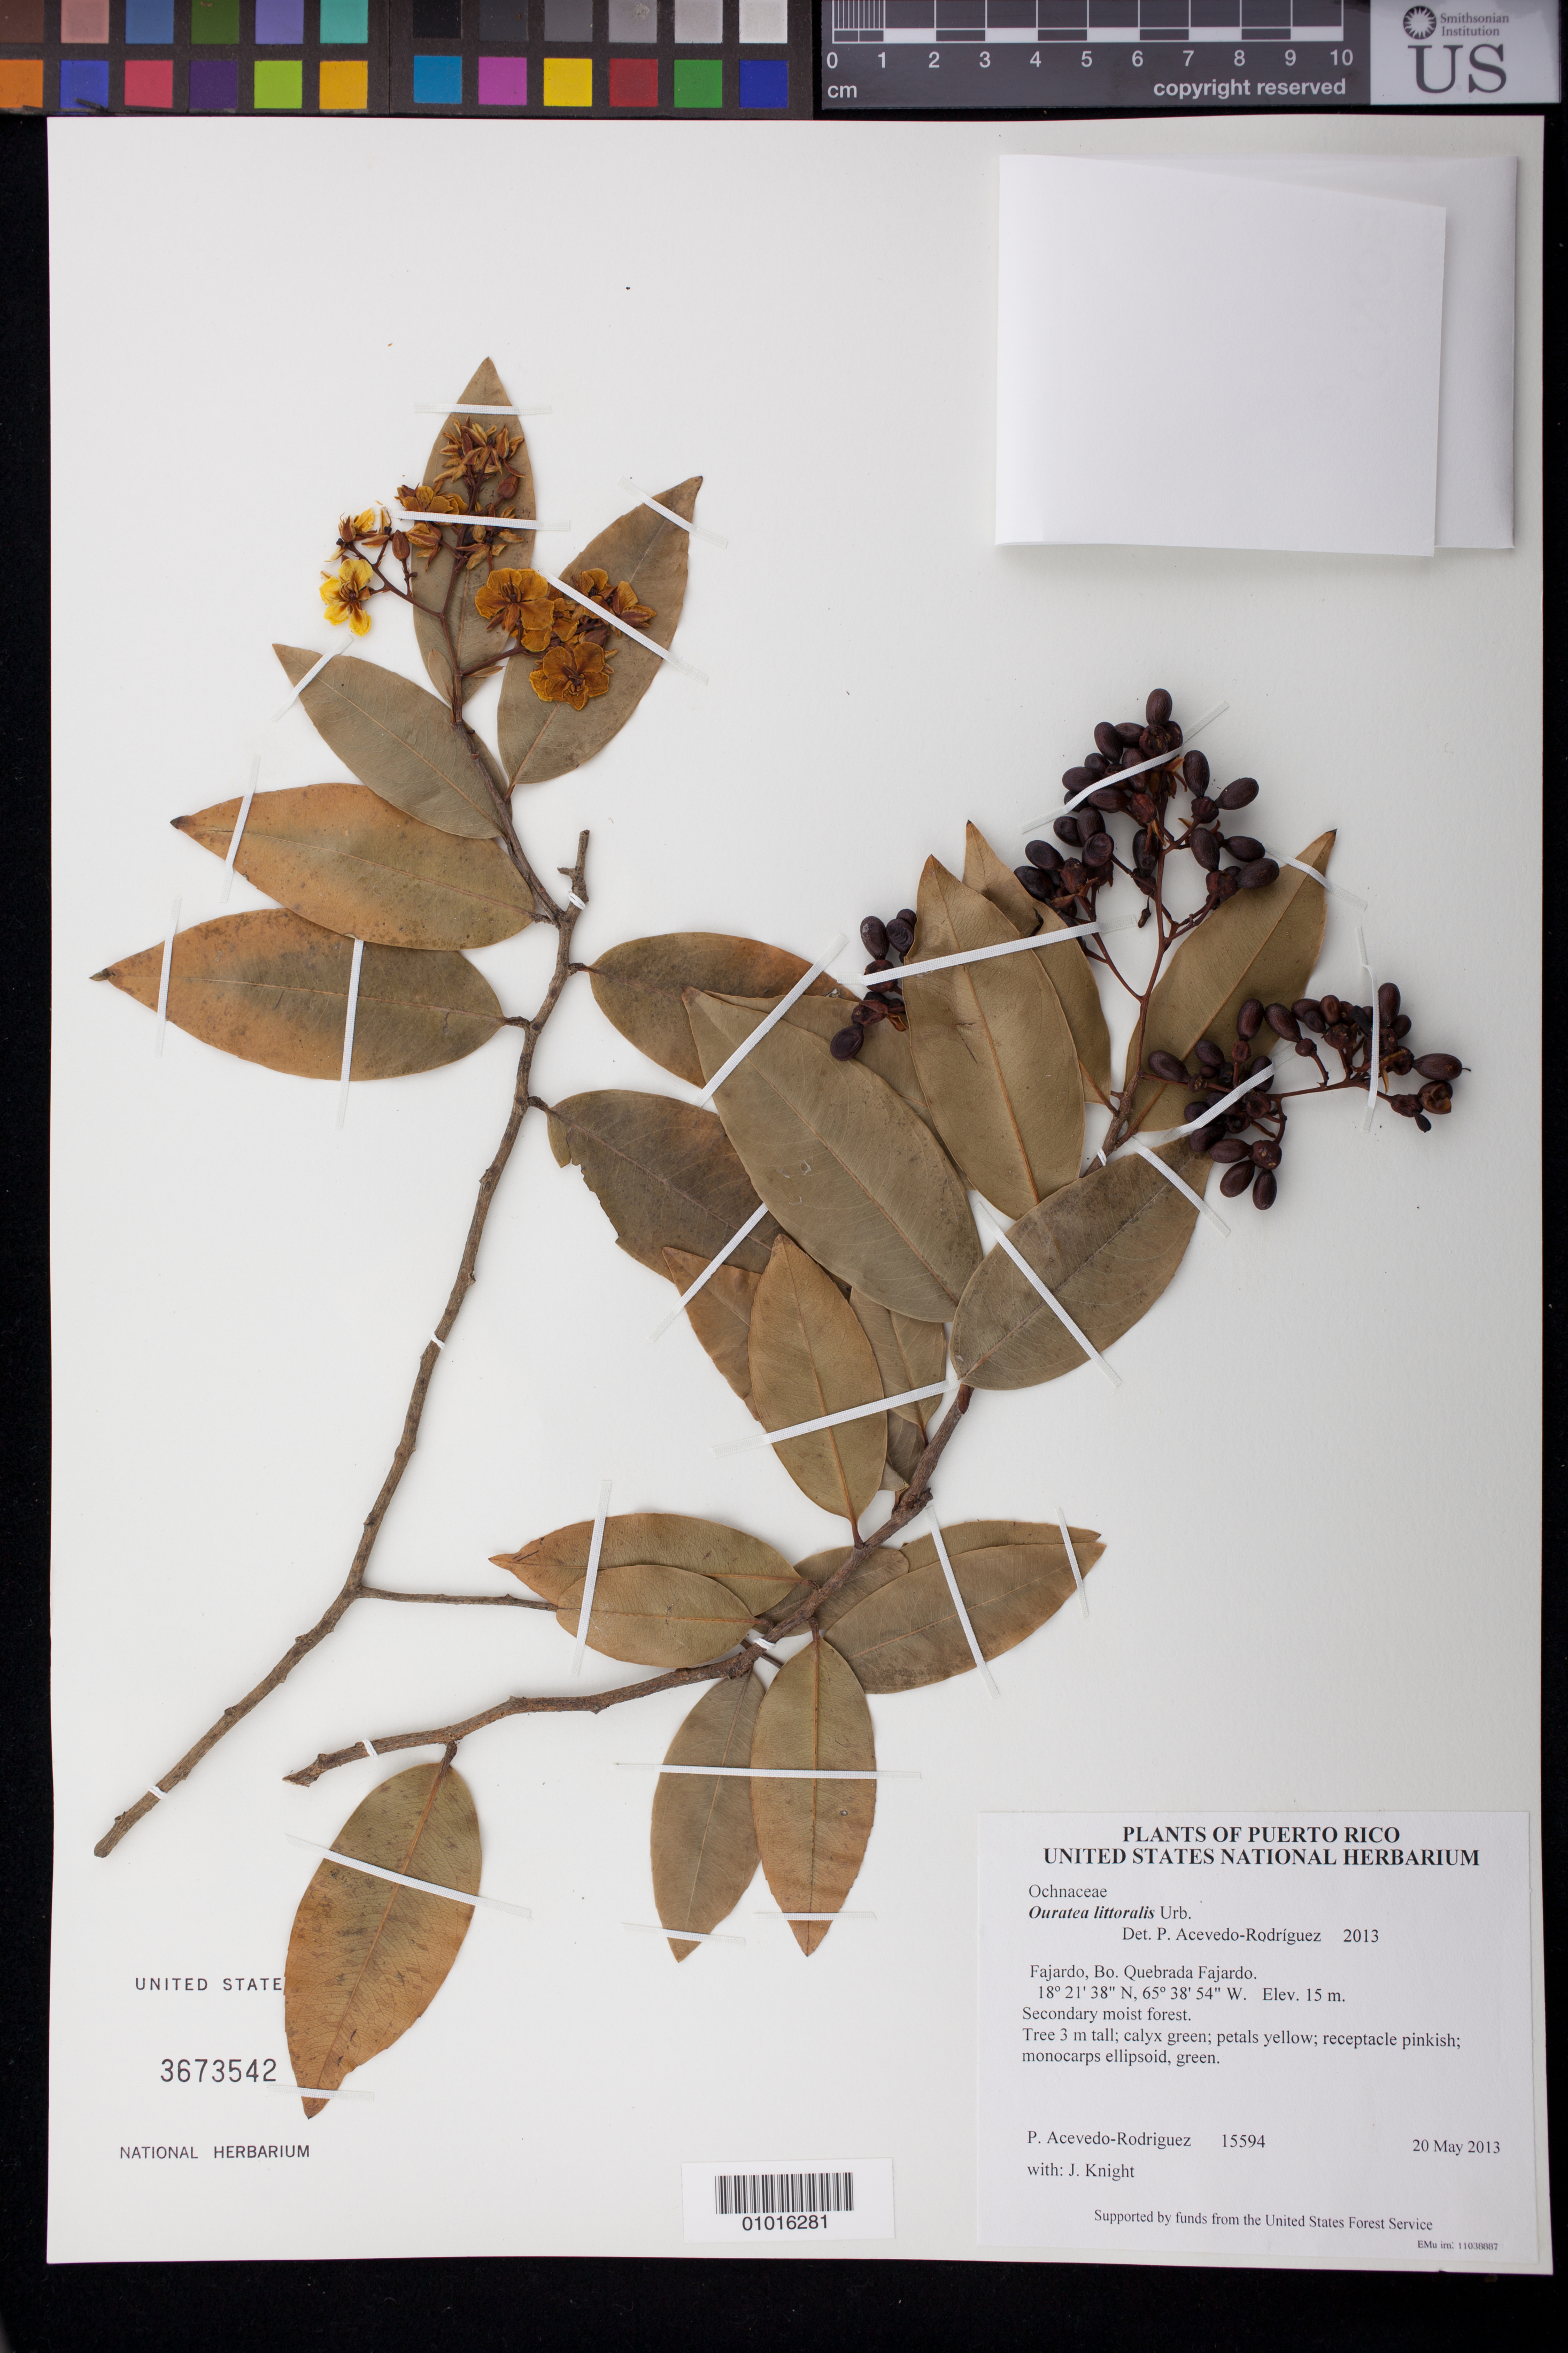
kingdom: Plantae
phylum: Tracheophyta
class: Magnoliopsida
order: Malpighiales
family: Ochnaceae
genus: Ouratea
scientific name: Ouratea littoralis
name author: Urb.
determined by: Acevedo-Rodríguez, P., (BOT), Smithsonian Institution - National Museum of Natural History (UNITED STATES)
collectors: P. Acevedo-Rodr. & J. Knight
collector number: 15594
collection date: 2013-05-20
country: Puerto Rico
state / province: Fajardo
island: Puerto Rico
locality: Bo. Quebrada Fajardo.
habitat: Secondary moist forest.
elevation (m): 15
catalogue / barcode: US 3673542